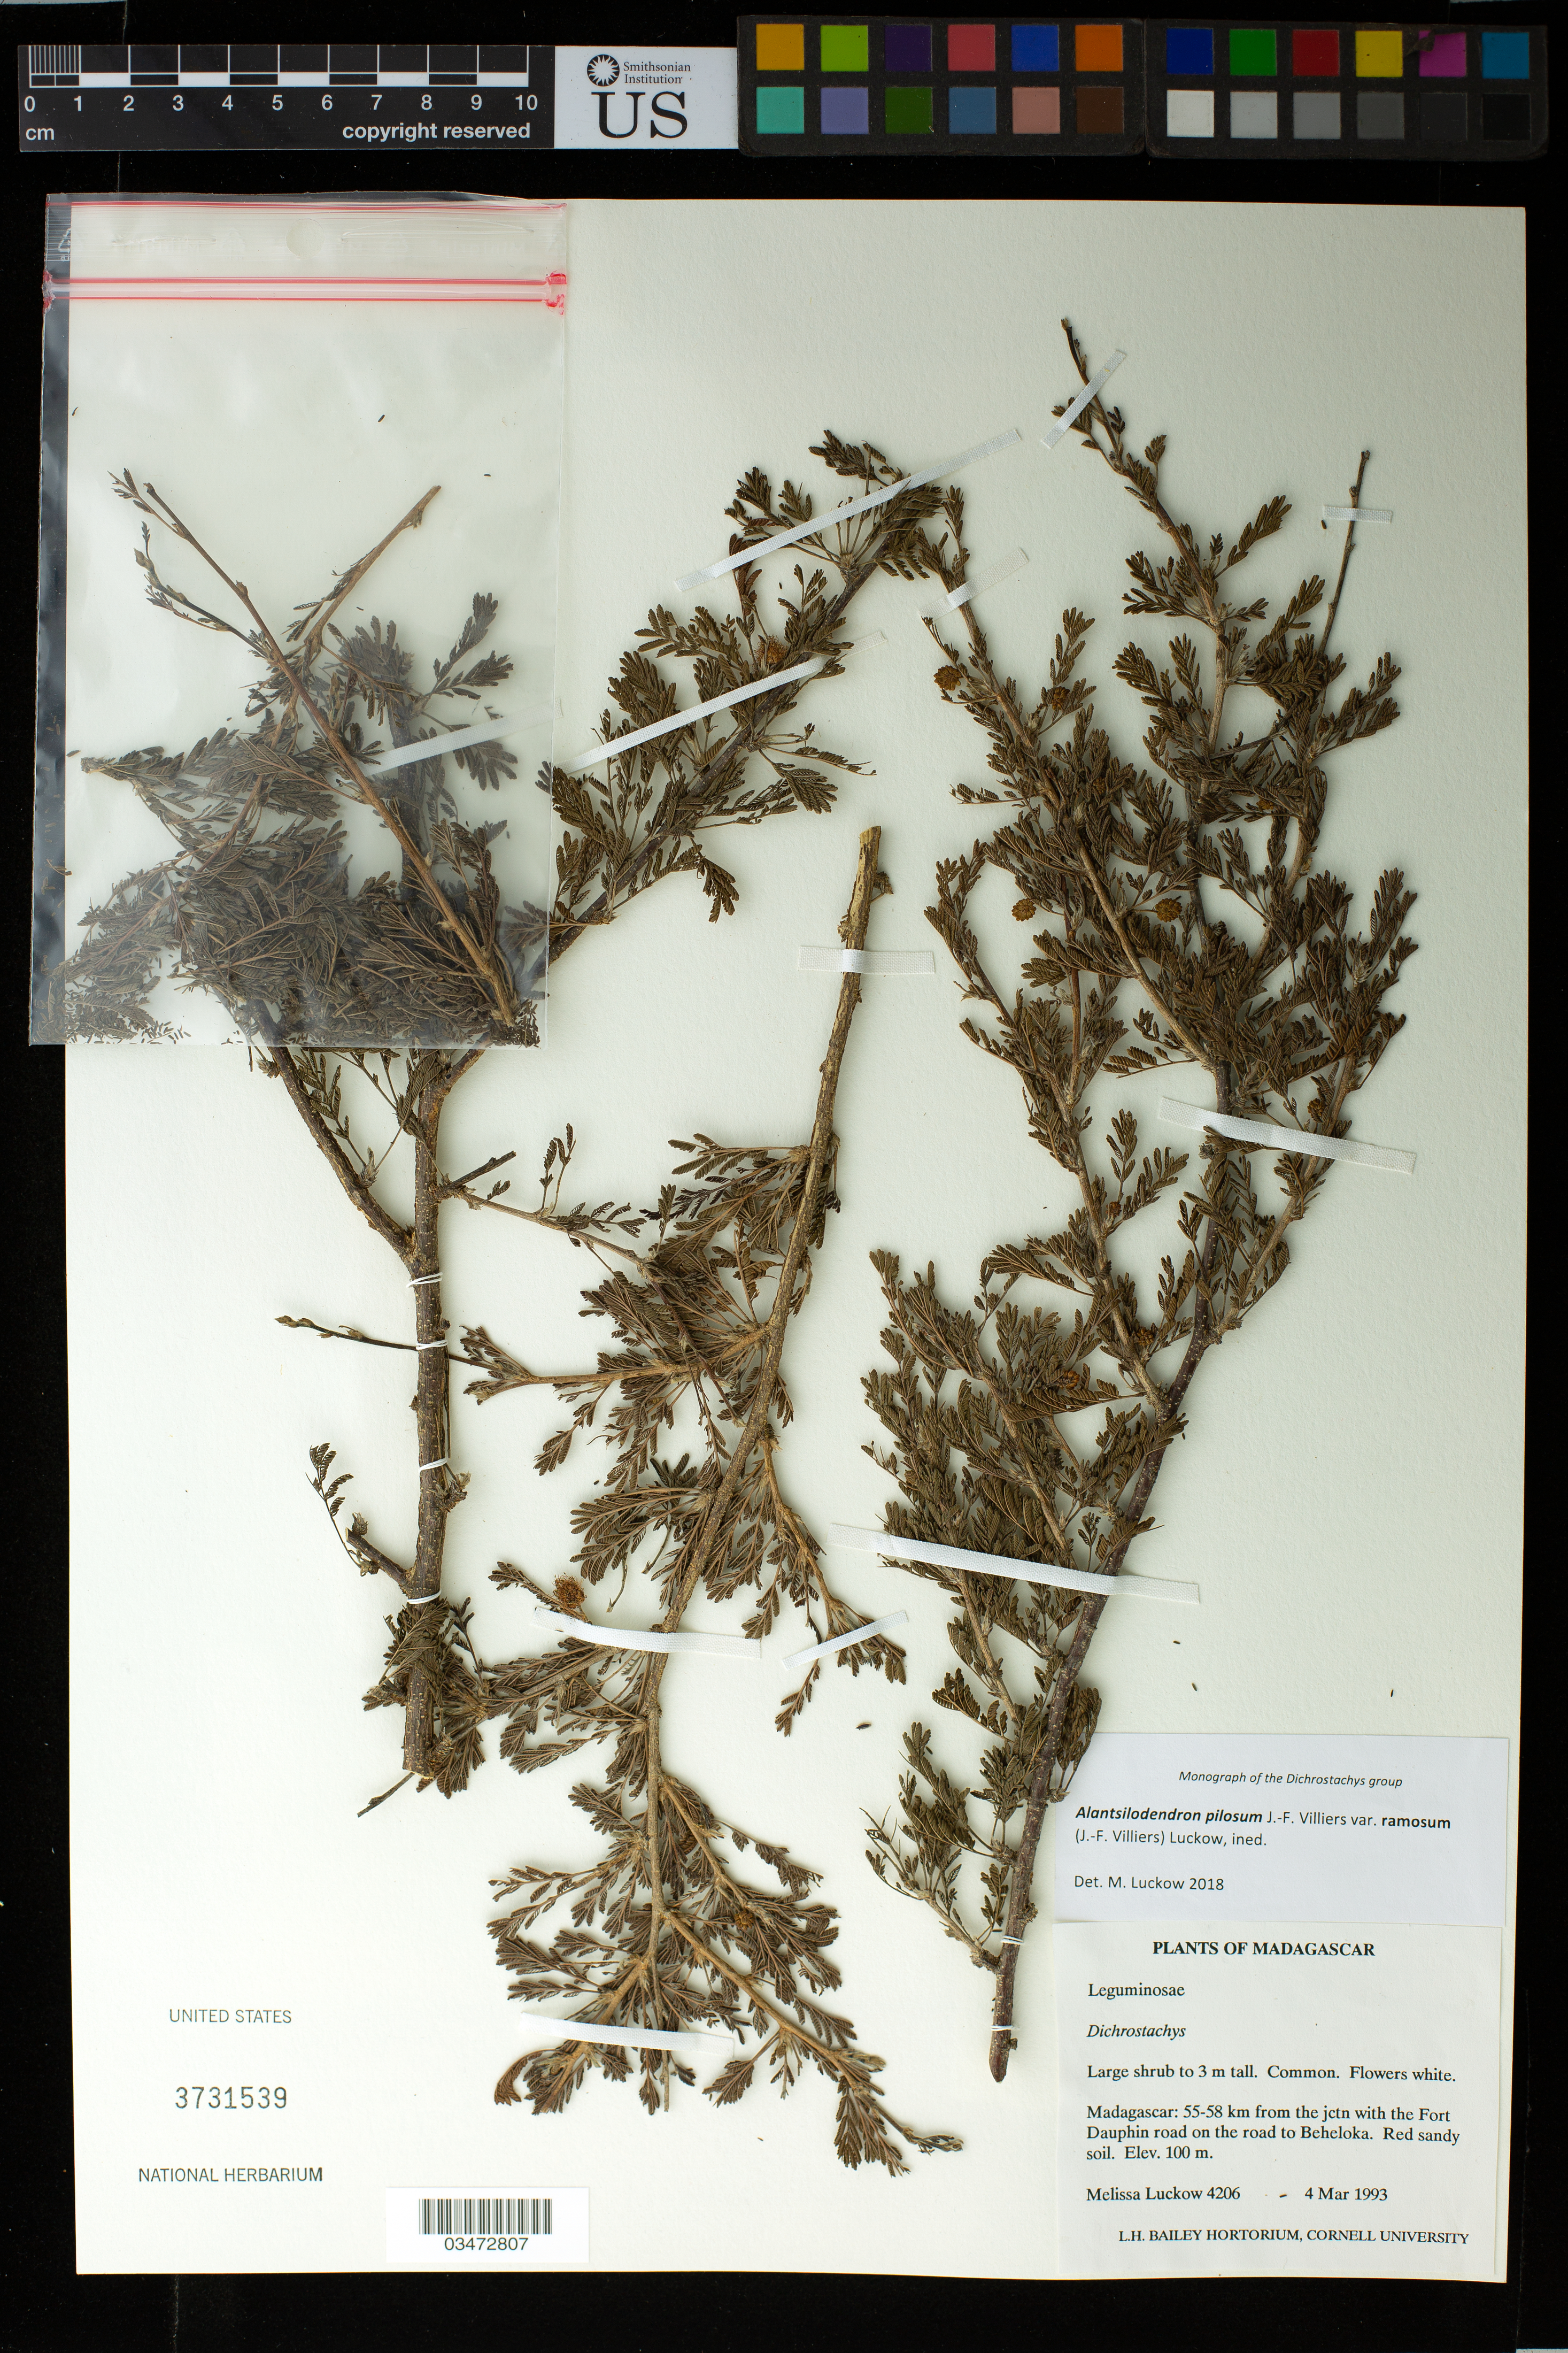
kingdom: Plantae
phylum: Tracheophyta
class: Magnoliopsida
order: Fabales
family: Fabaceae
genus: Alantsilodendron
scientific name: Alantsilodendron pilosum var. ramosum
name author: (Villiers) Luckow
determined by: Luckow, M. A.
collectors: M. A. Luckow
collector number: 4206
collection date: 1993-03-04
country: Madagascar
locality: Madagascar: 55-58 km from the jctn with the Fort Dauphin road on the road to Beheloka.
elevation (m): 100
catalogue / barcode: US 3731539